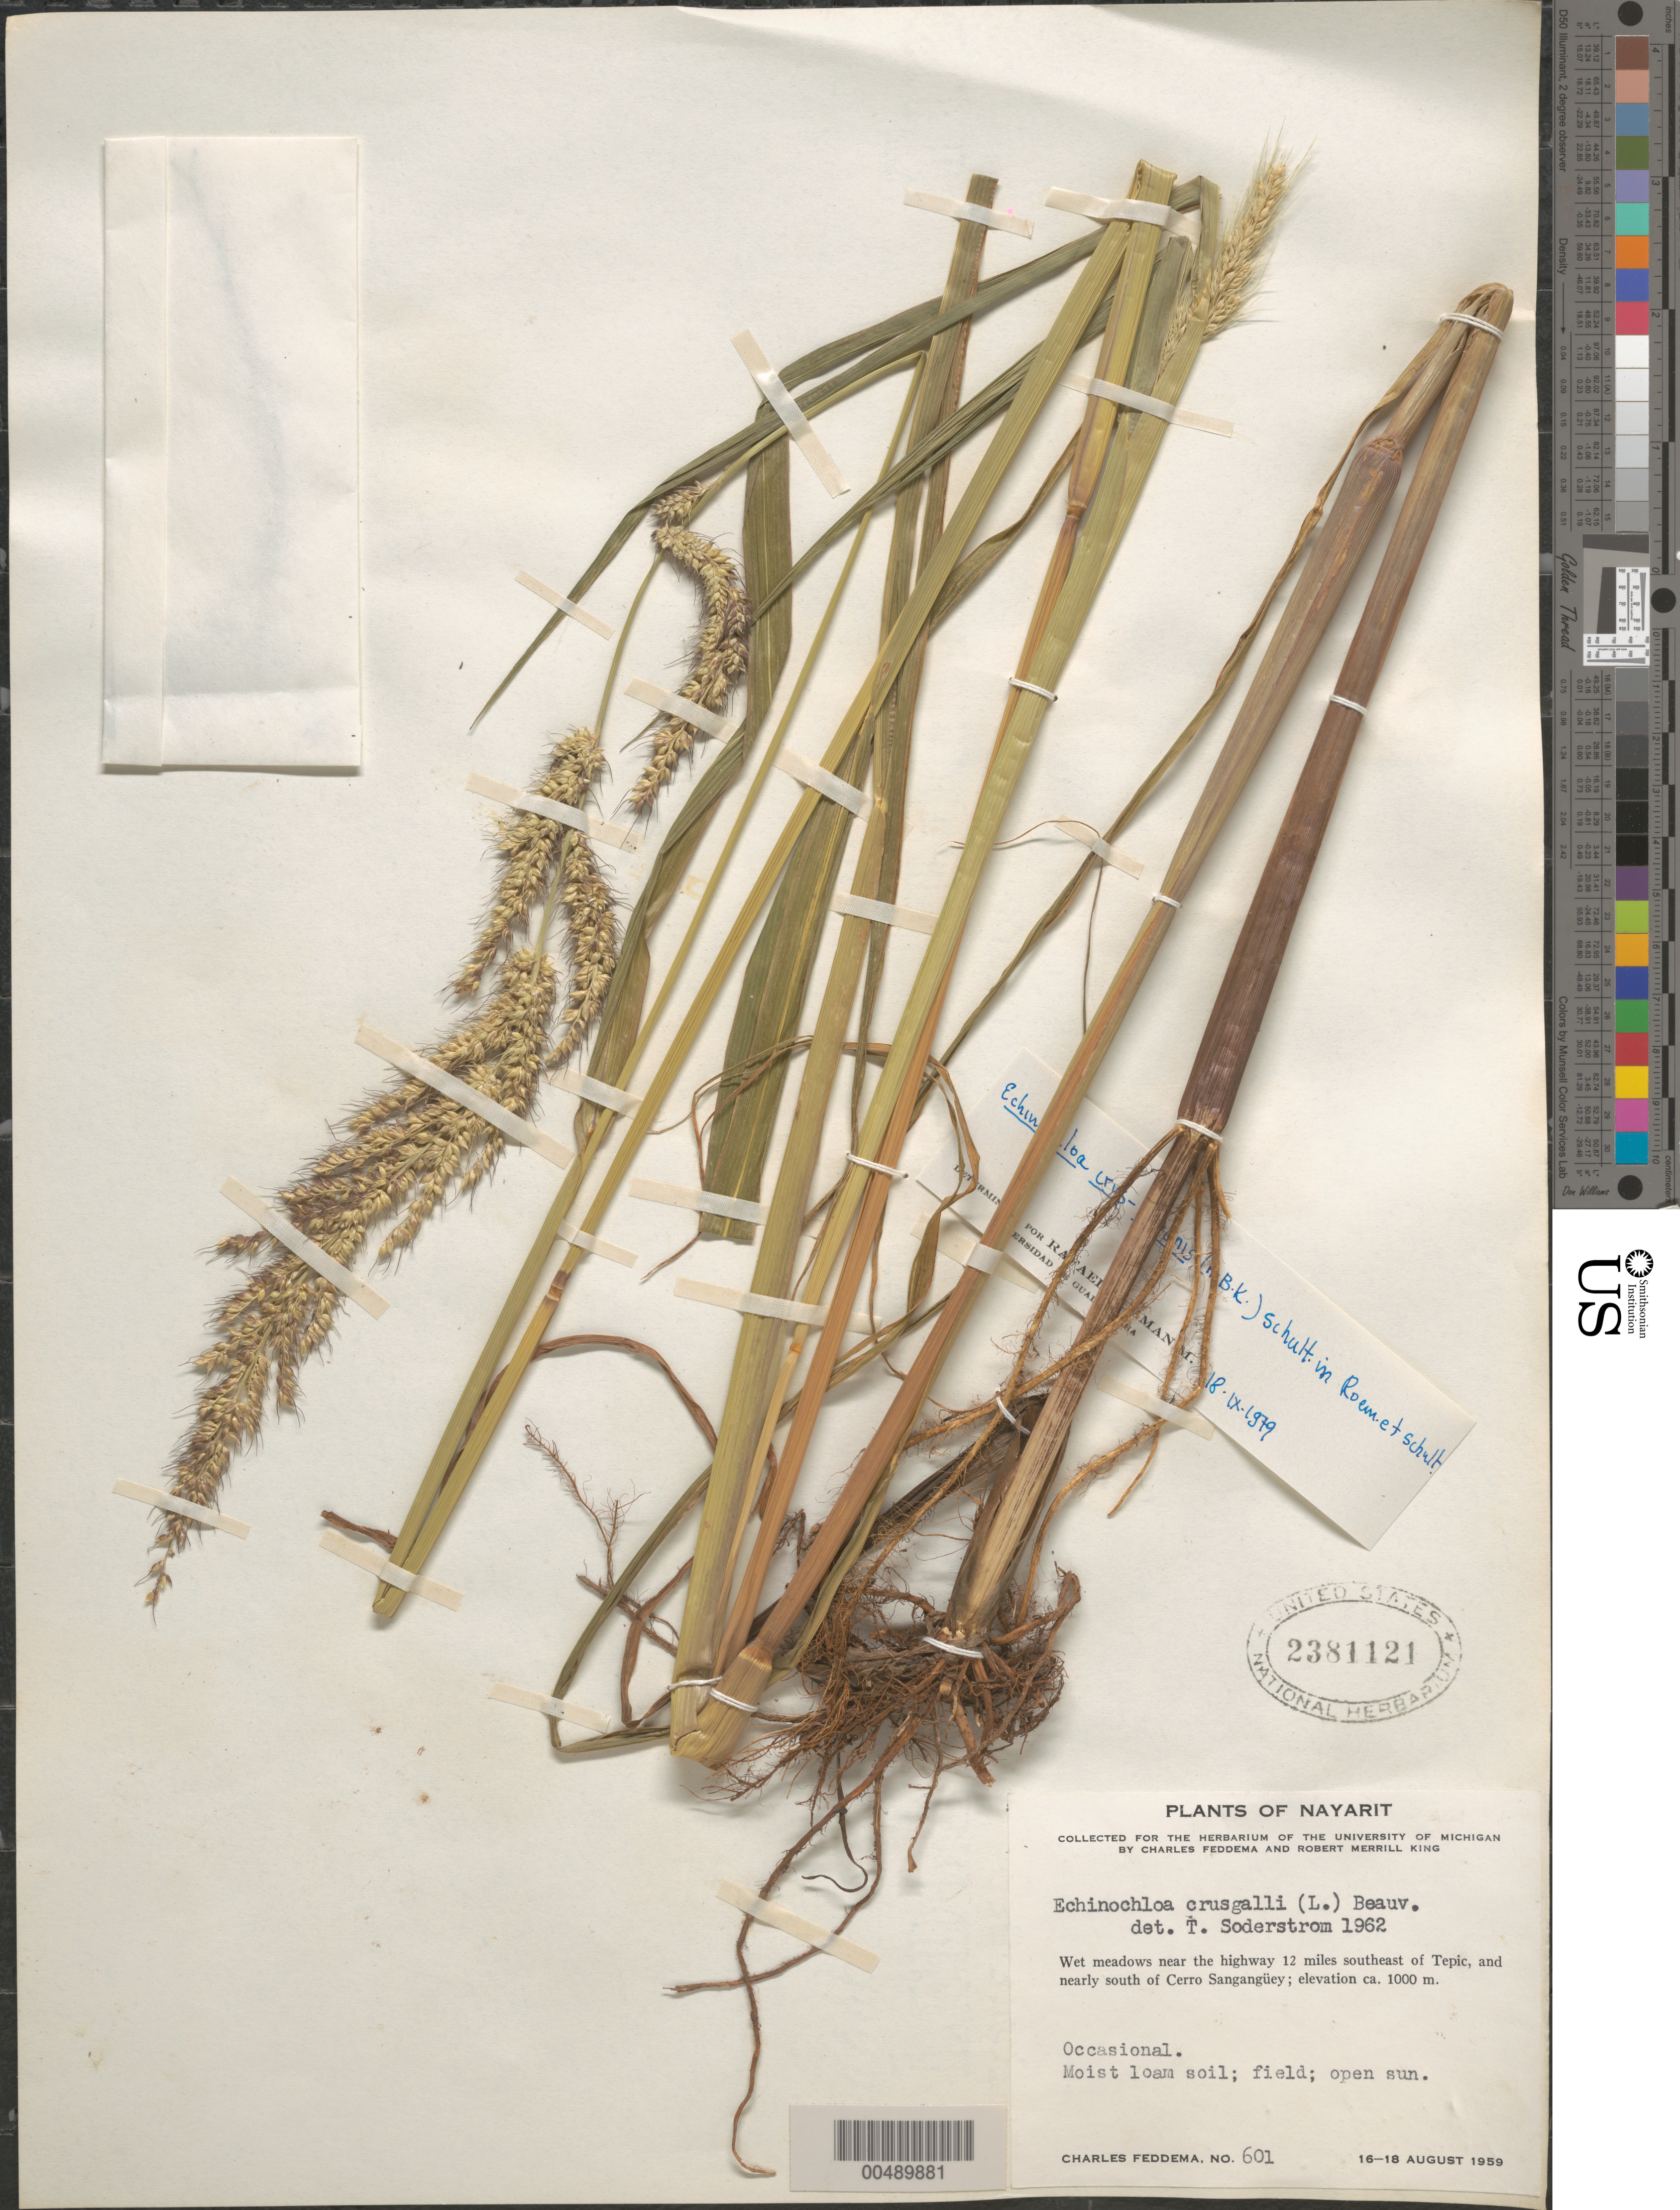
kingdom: Plantae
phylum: Tracheophyta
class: Liliopsida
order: Poales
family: Poaceae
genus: Echinochloa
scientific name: Echinochloa crus-pavonis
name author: (Kunth) Schult.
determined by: Guzman-M., R.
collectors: C. Feddema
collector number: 601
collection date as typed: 16 Aug 1959 to 18 Aug 1959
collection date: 1959-08-16/1959-08-18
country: Mexico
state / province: Nayarit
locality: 12 mi SE of Tepic, and nearly S of Cerro Sangangüey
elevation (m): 1000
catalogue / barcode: US 2381121